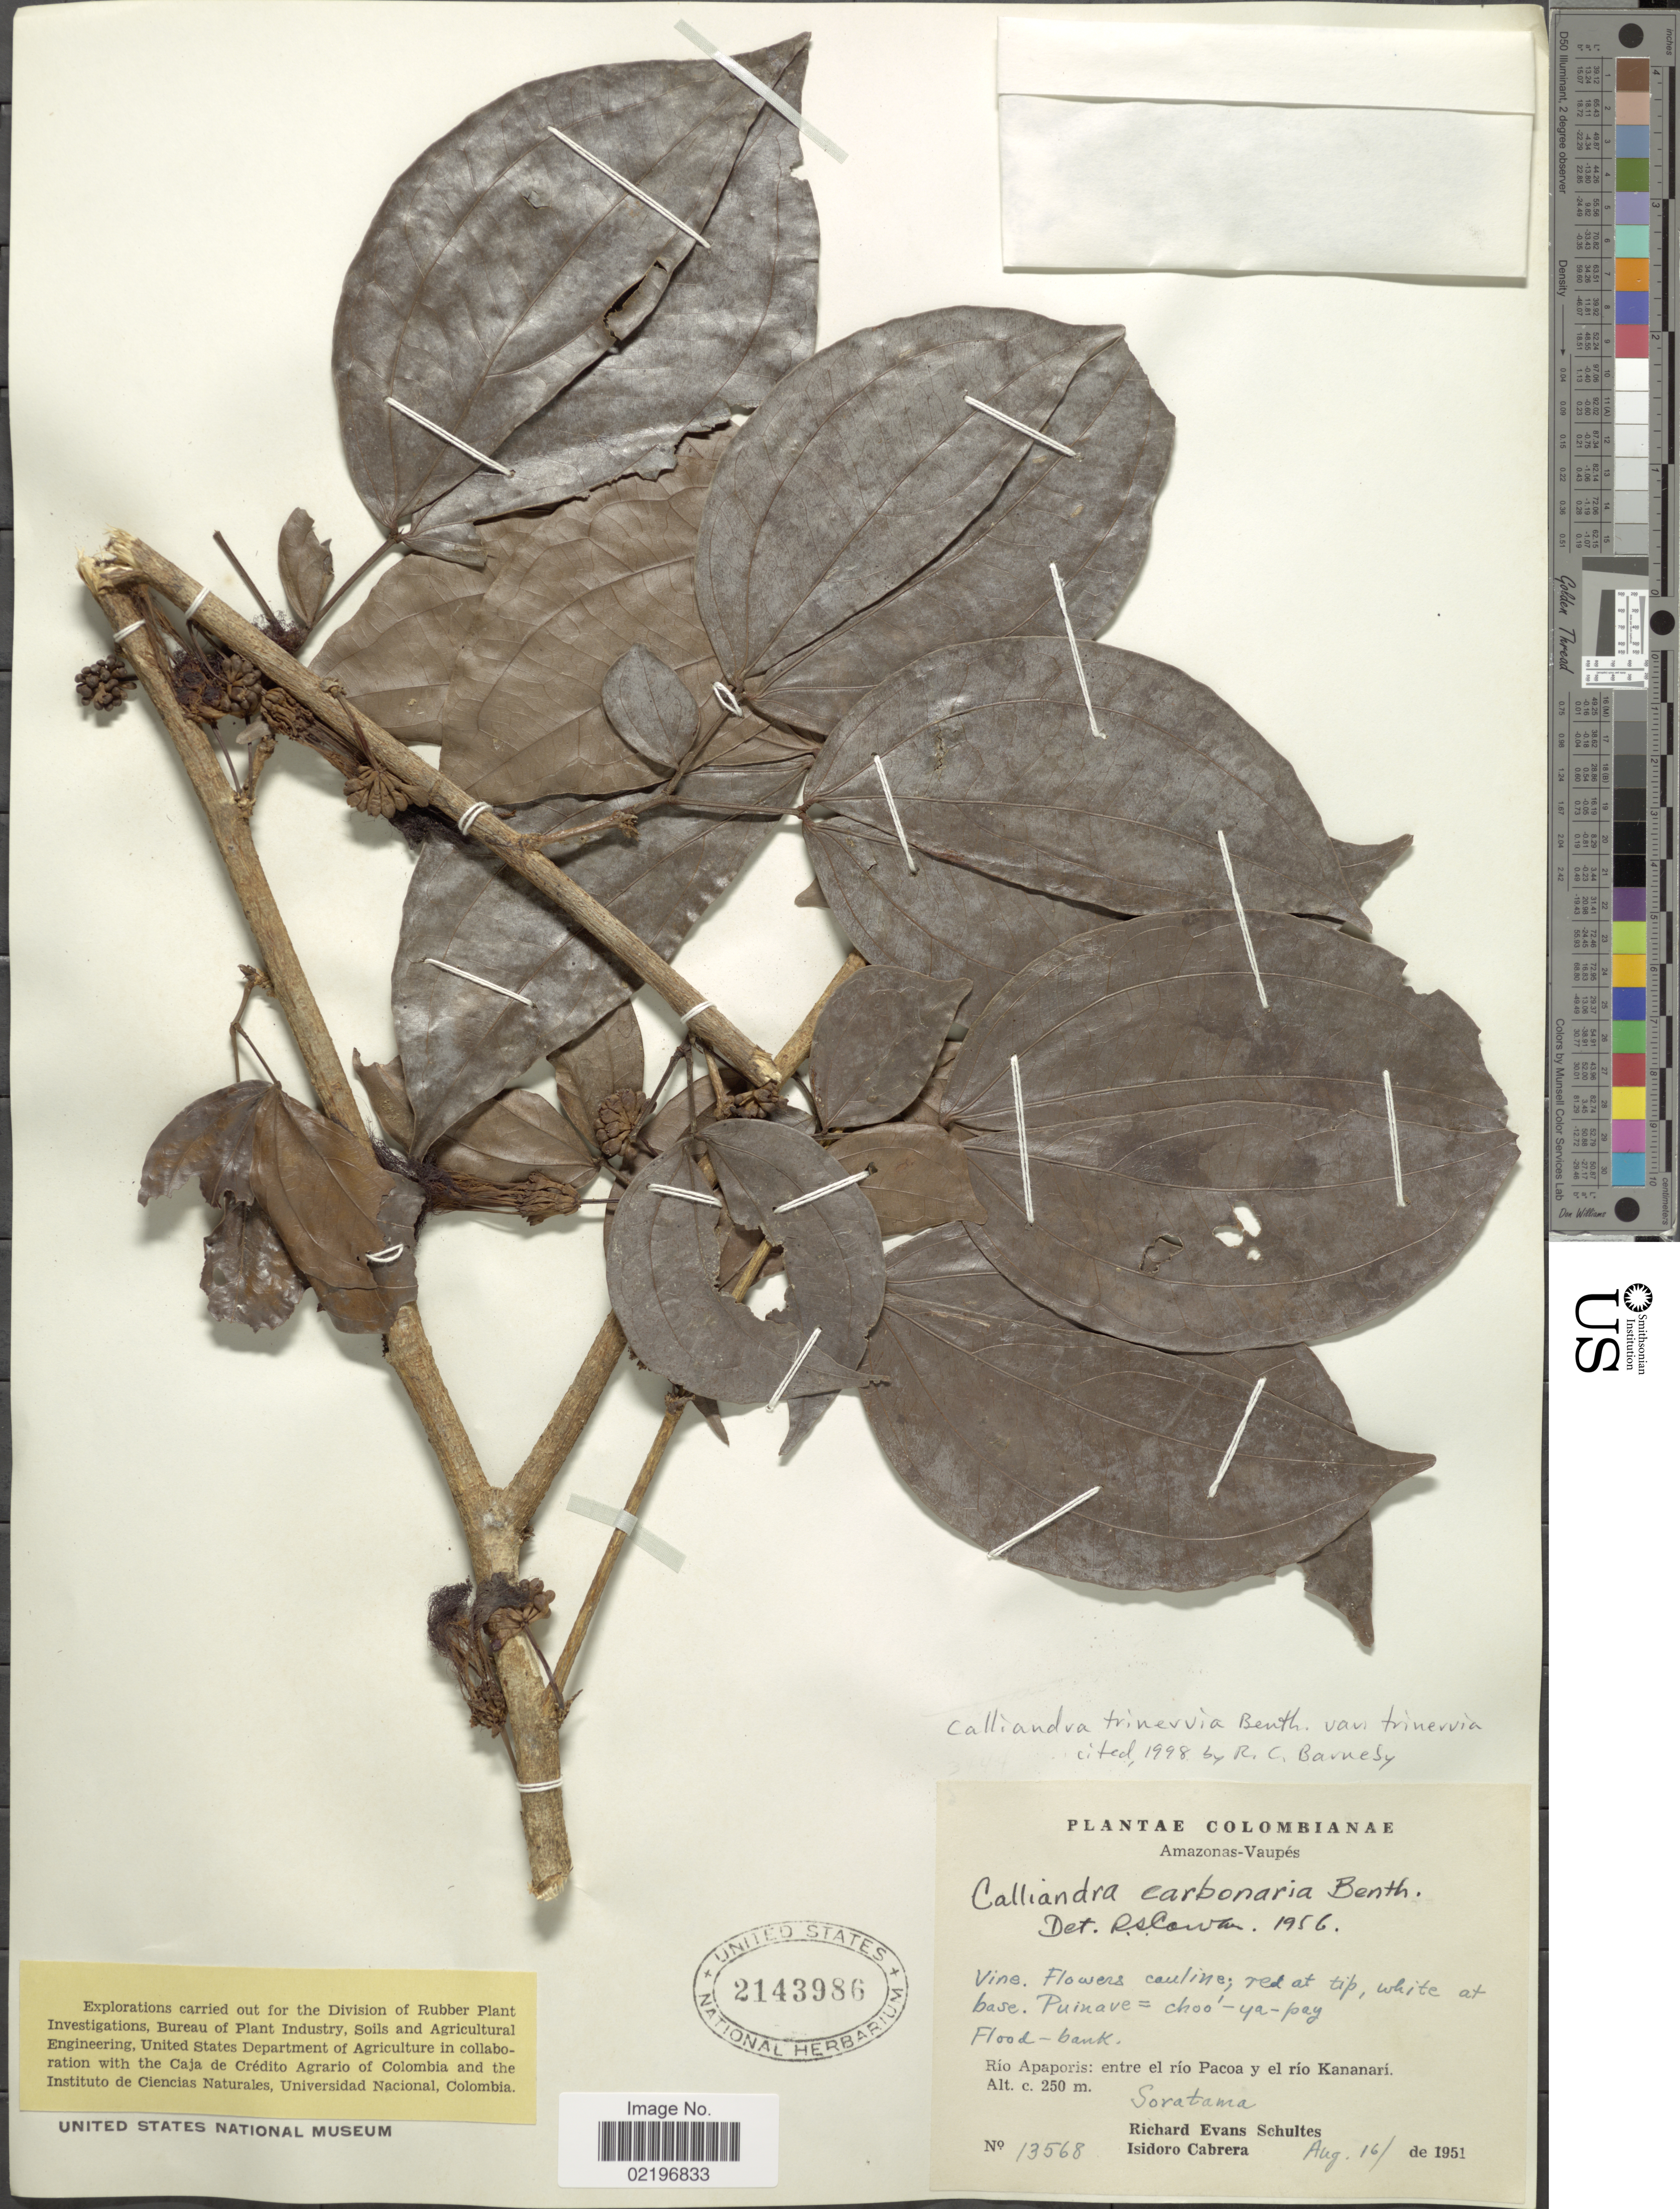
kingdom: Plantae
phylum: Tracheophyta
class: Magnoliopsida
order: Fabales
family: Fabaceae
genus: Calliandra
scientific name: Calliandra trinervia var. trinervia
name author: Benth.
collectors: R. E. Schultes & I. Cabrera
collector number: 13568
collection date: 1951-08-16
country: Colombia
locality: Colombianae. Amazonas - Vaupes. Rio Apaporis: entre el rio Pacoa y el rio Kananari. Soratama.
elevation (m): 250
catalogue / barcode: US 2143986